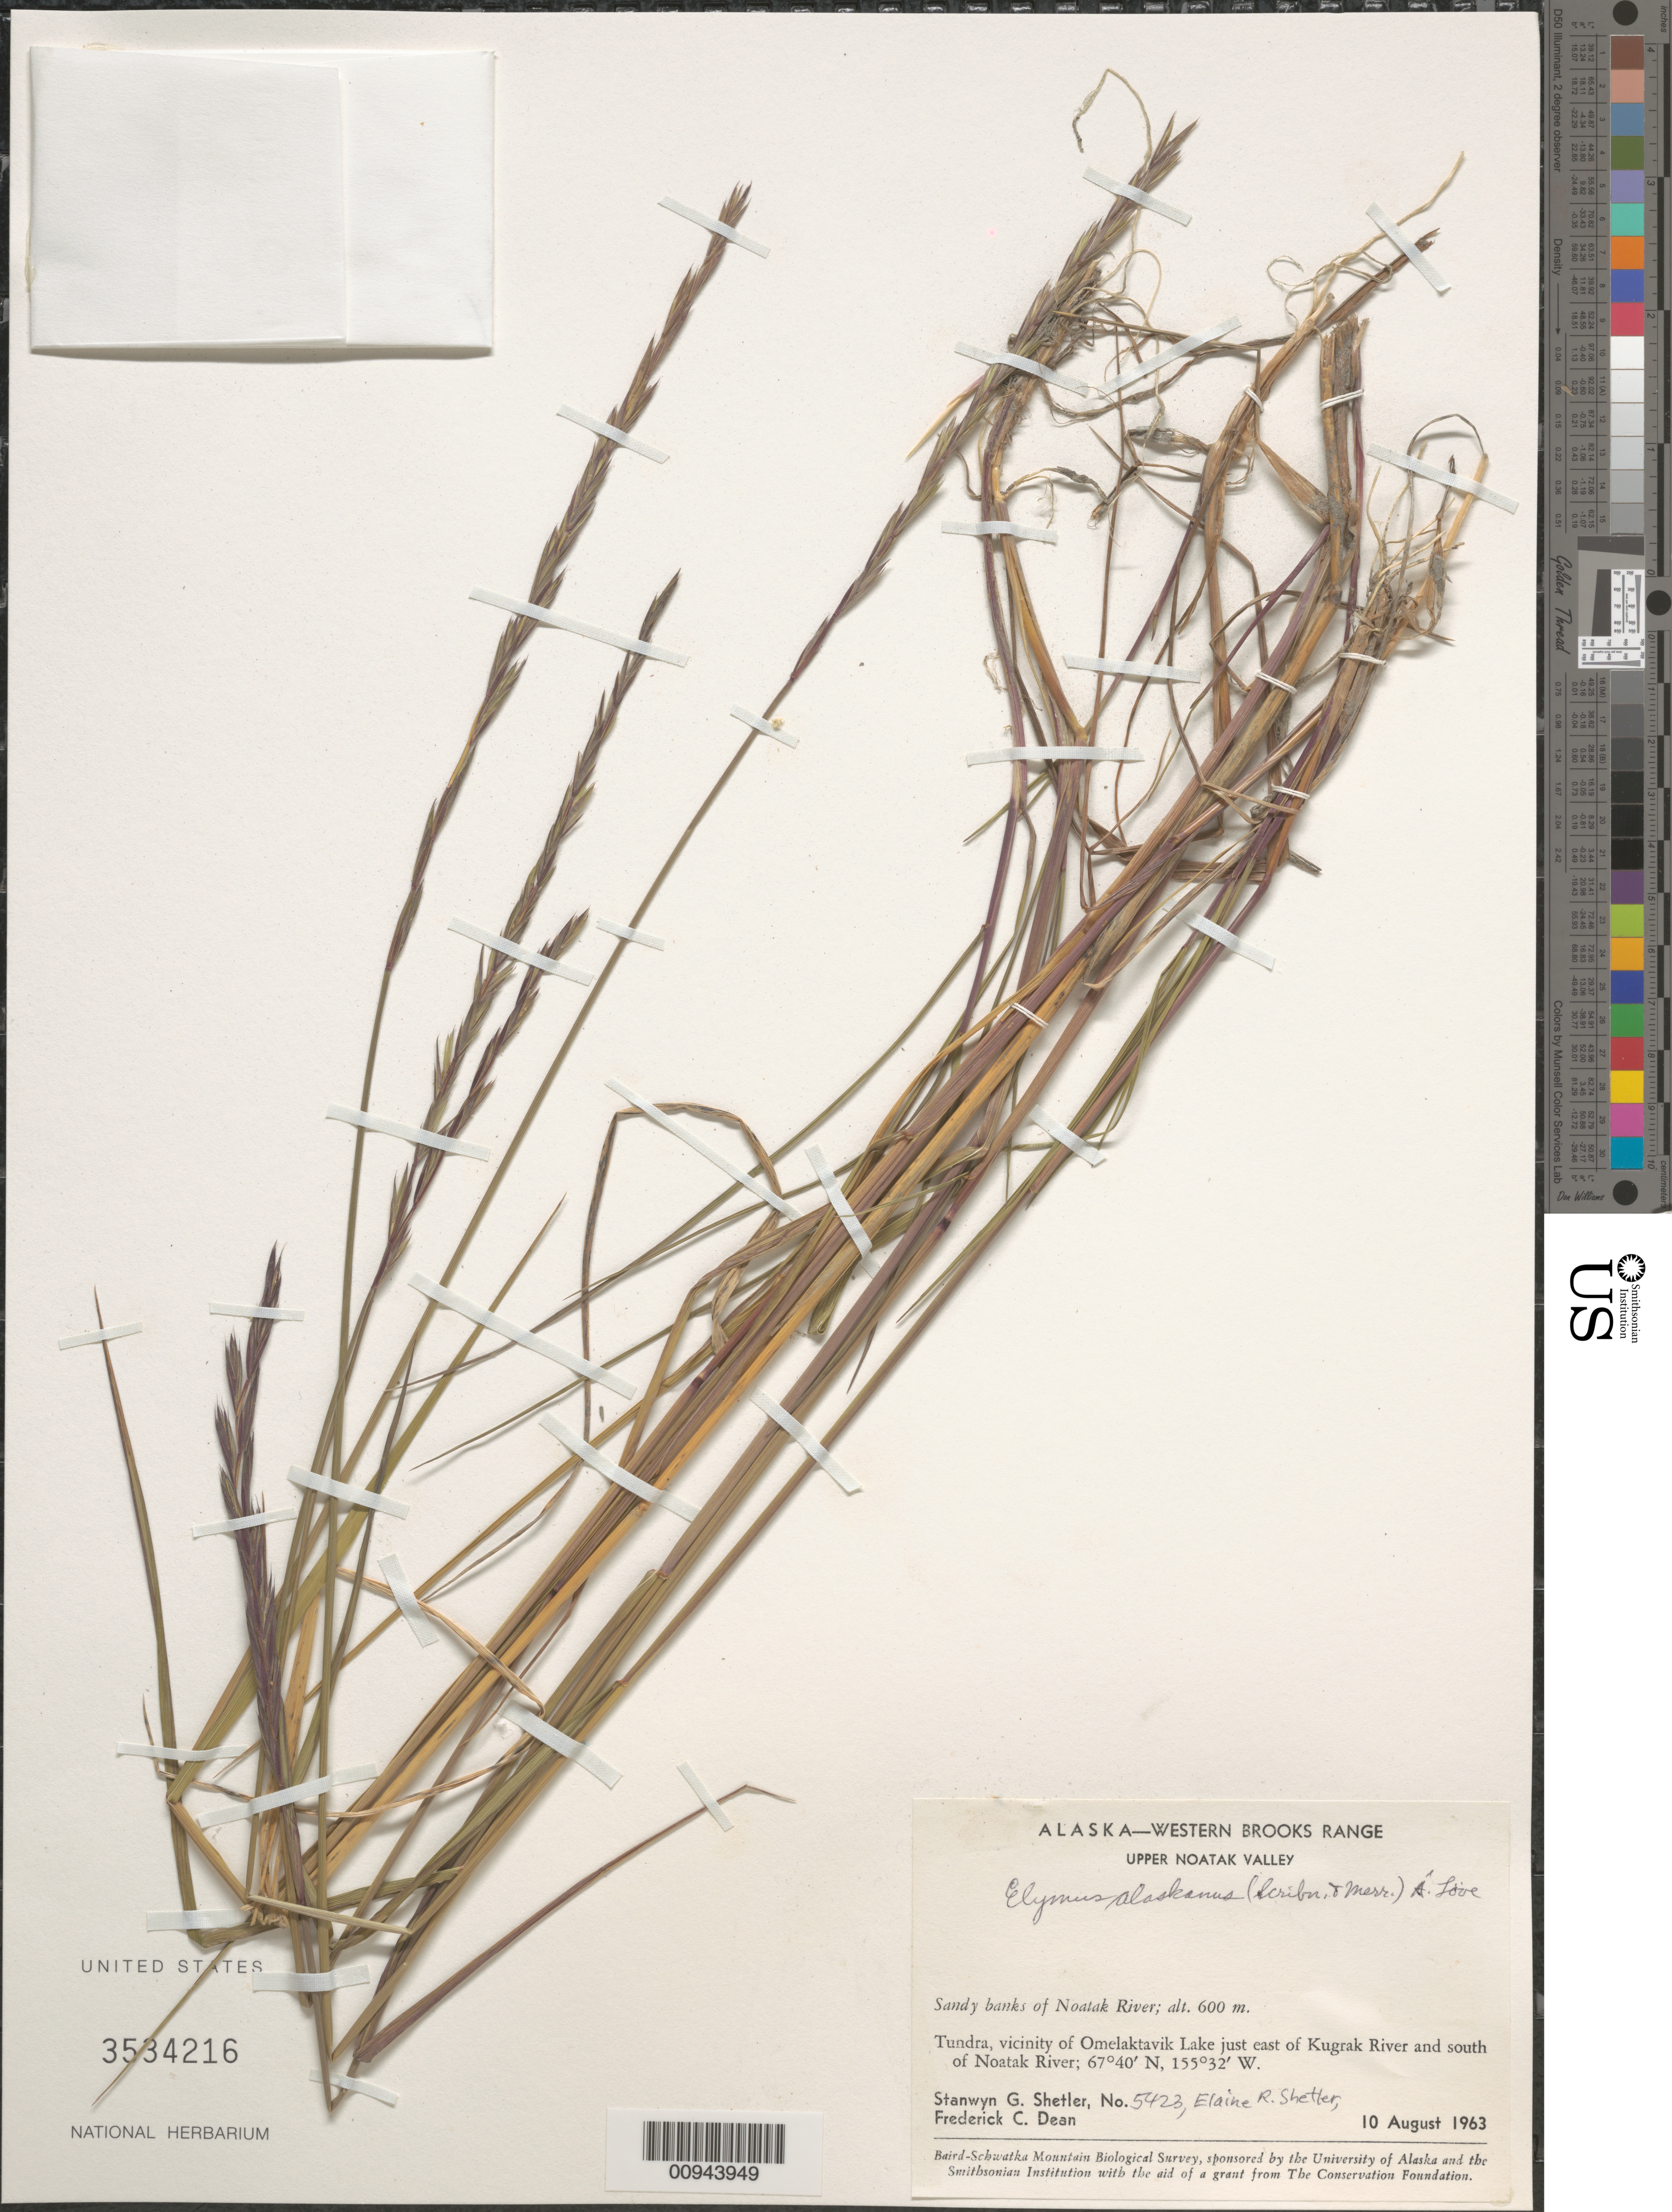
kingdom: Plantae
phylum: Tracheophyta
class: Liliopsida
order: Poales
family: Poaceae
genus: Elymus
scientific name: Elymus alaskanus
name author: (Scribn. & Merr.) Á. Löve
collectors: S. Shetler, E. R. Shetler & F. C. Dean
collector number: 5423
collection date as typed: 10 Aug 1963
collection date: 1963-08-10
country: United States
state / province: Alaska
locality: Vicinity of Omelaktavik Lake just east of Kugrak River and south of Noatak River. Western Brooks Range, Upper Noatak Valley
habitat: Tundra. Sandy banks of Noatak River.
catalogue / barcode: US 3534216